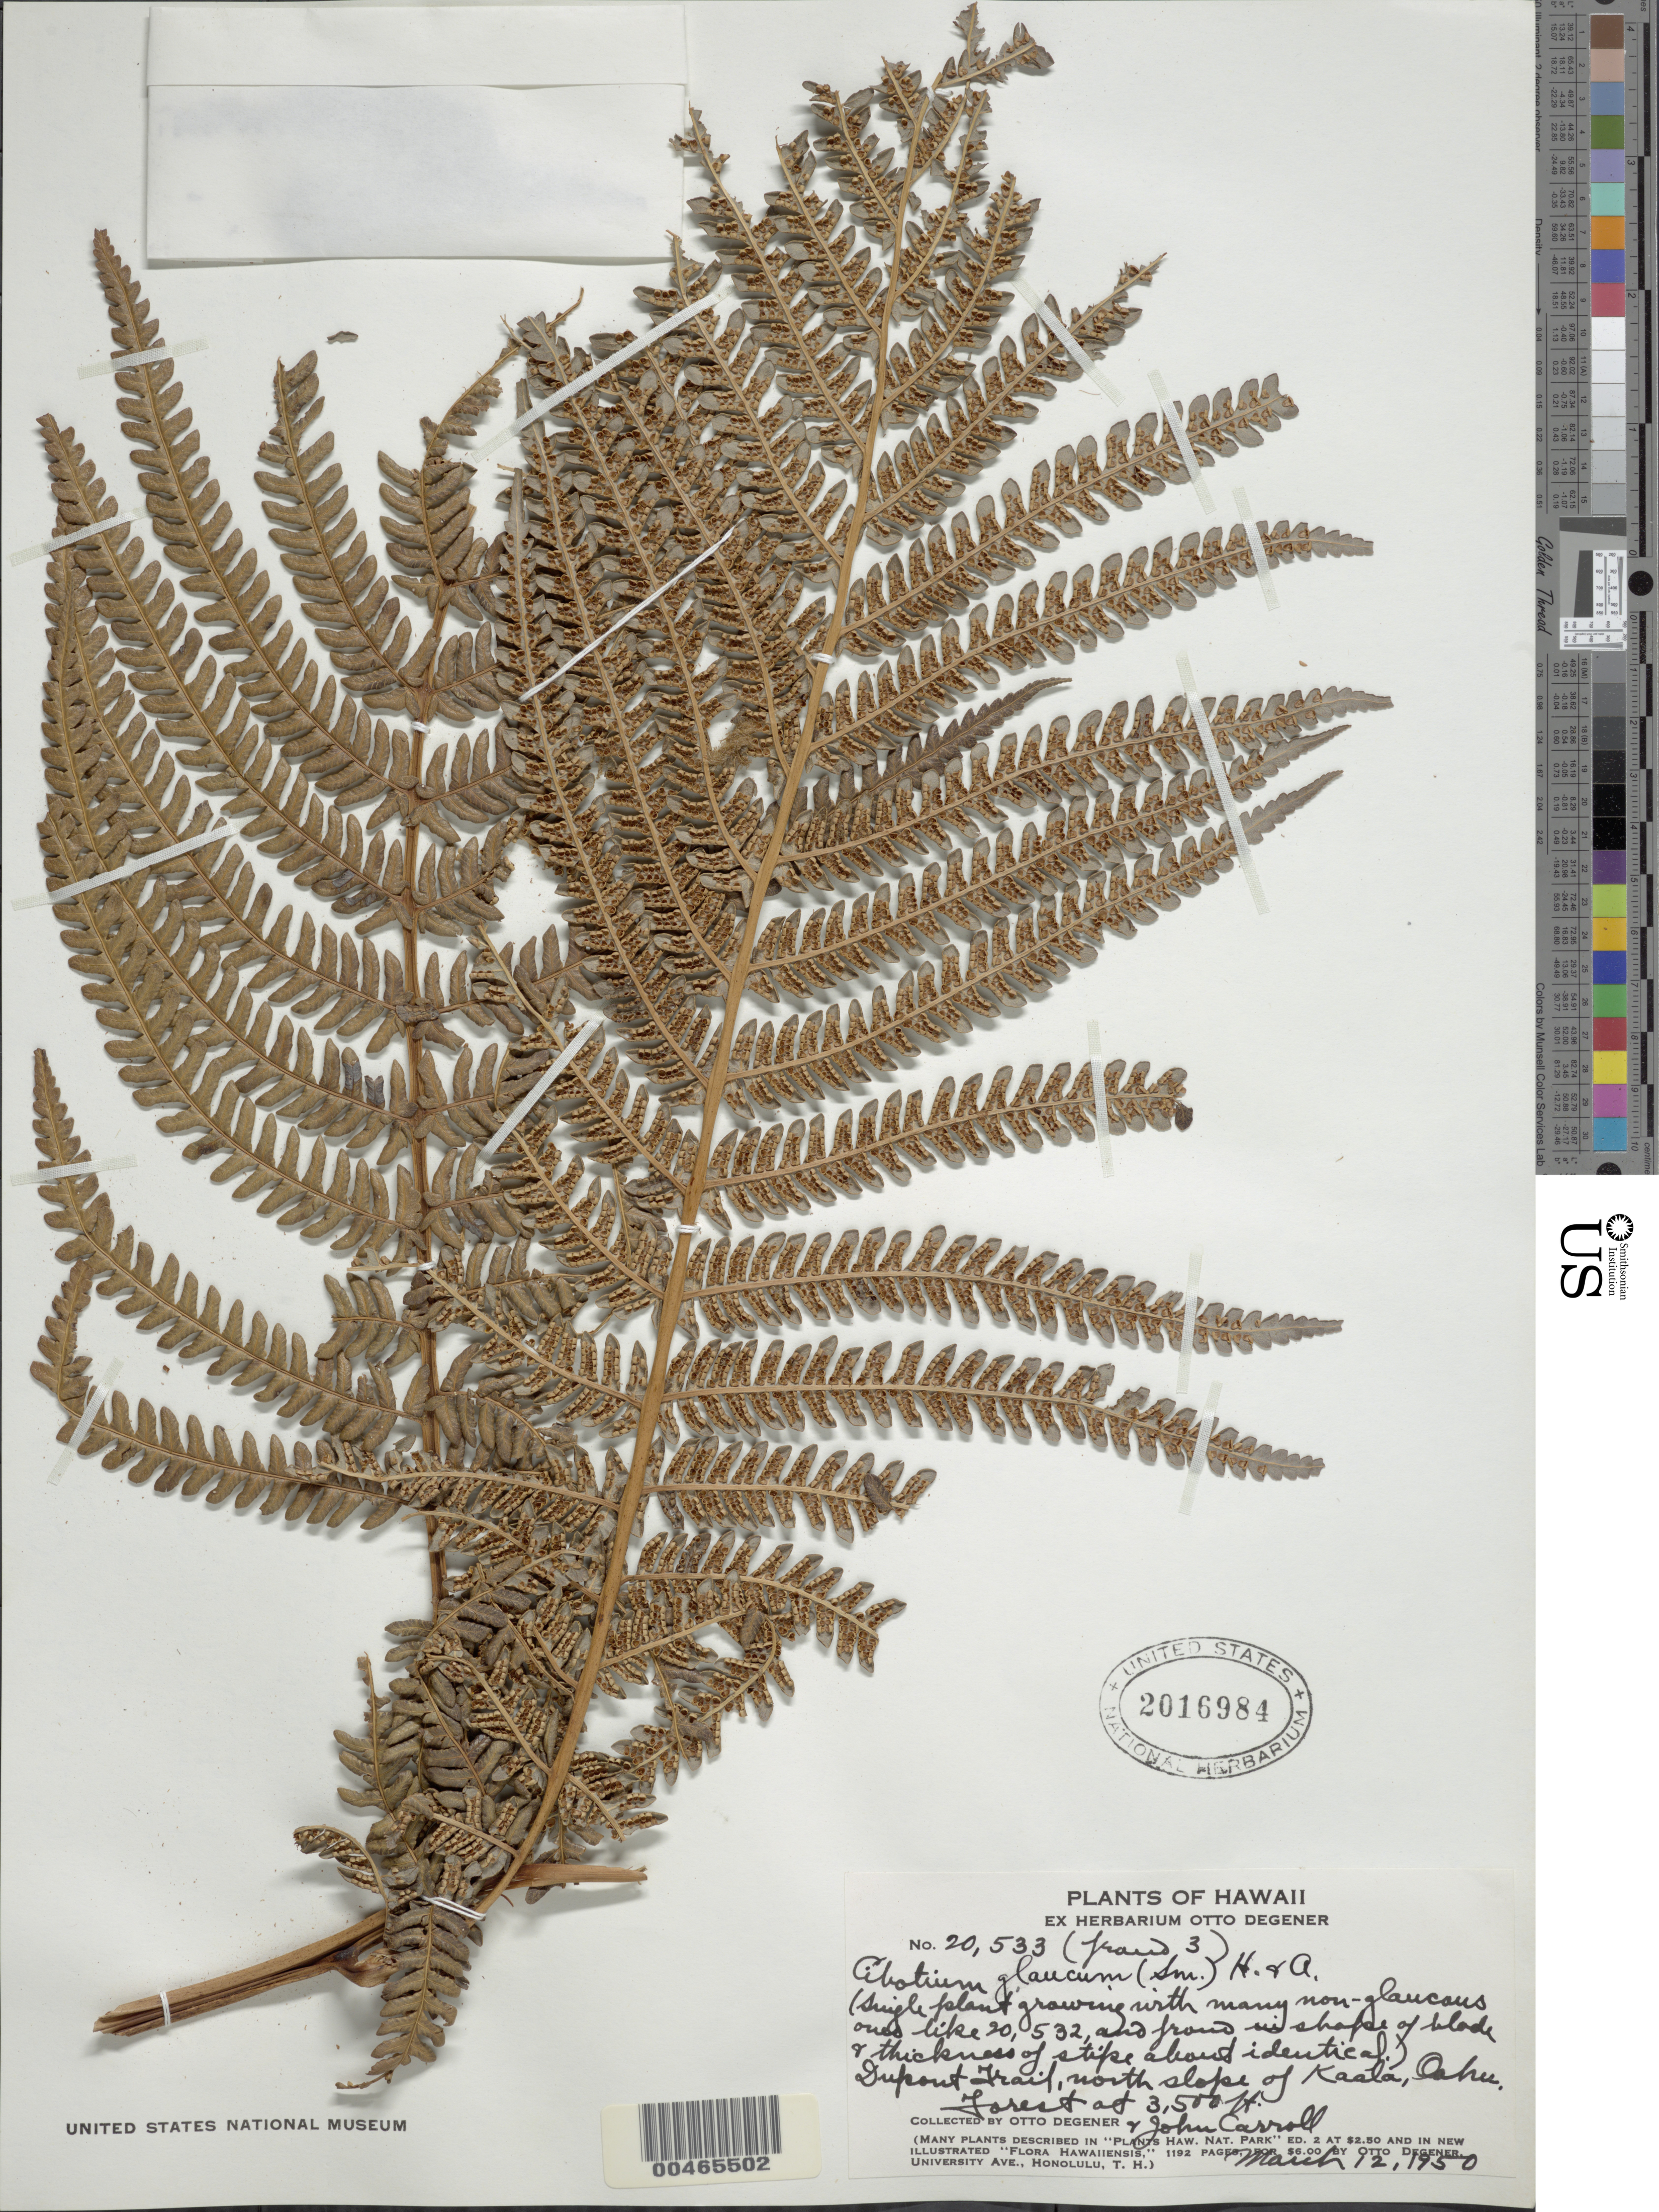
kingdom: Plantae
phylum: Tracheophyta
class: Polypodiopsida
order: Cyatheales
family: Cibotiaceae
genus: Cibotium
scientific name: Cibotium glaucum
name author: (Sm.) Hook. & Arn.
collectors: O. Degener & J. Carroll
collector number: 20533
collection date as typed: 12 Mar 1950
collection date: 1950-03-12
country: United States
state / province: Hawaii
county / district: Honolulu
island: Oahu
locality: Dupont Trail, N slope of Kaala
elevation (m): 1067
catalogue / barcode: US 2016984